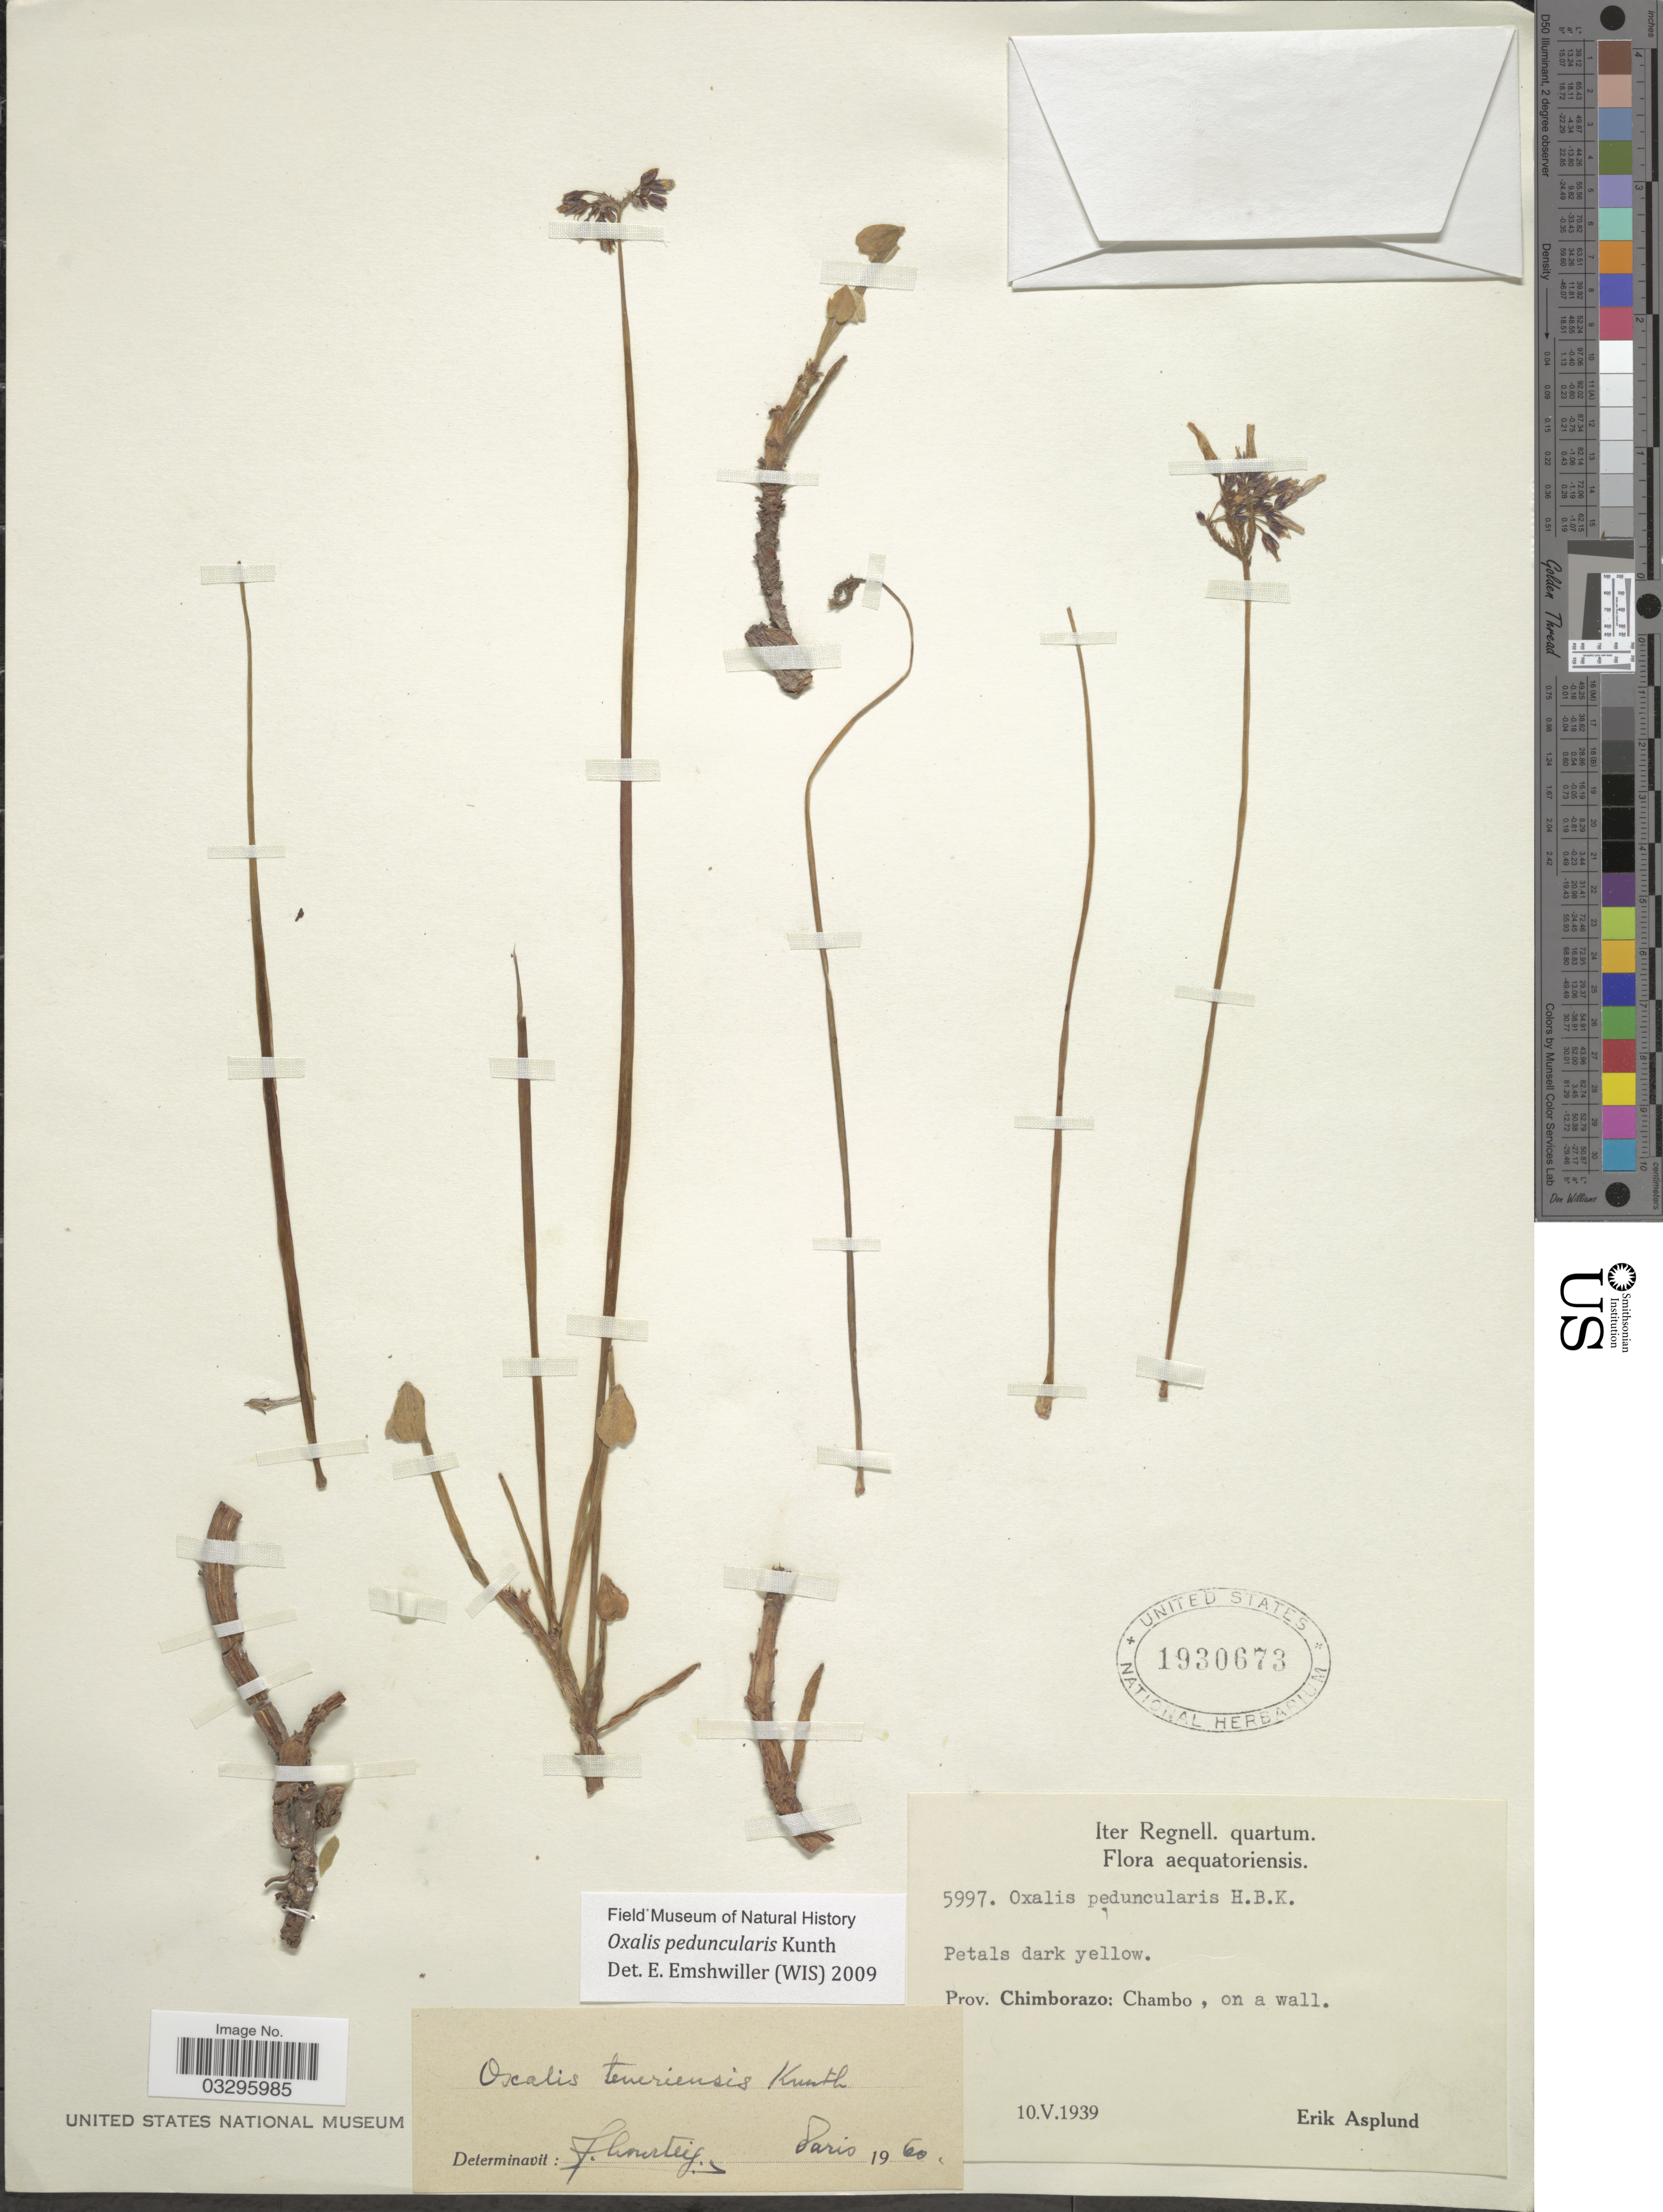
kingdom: Plantae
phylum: Tracheophyta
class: Magnoliopsida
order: Oxalidales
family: Oxalidaceae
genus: Oxalis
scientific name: Oxalis peduncularis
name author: Kunth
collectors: E. Asplund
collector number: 5997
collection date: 1939-05-10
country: Ecuador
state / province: Chimborazo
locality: Aequatoriensis. Chambo, on a wall.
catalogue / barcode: US 1930673